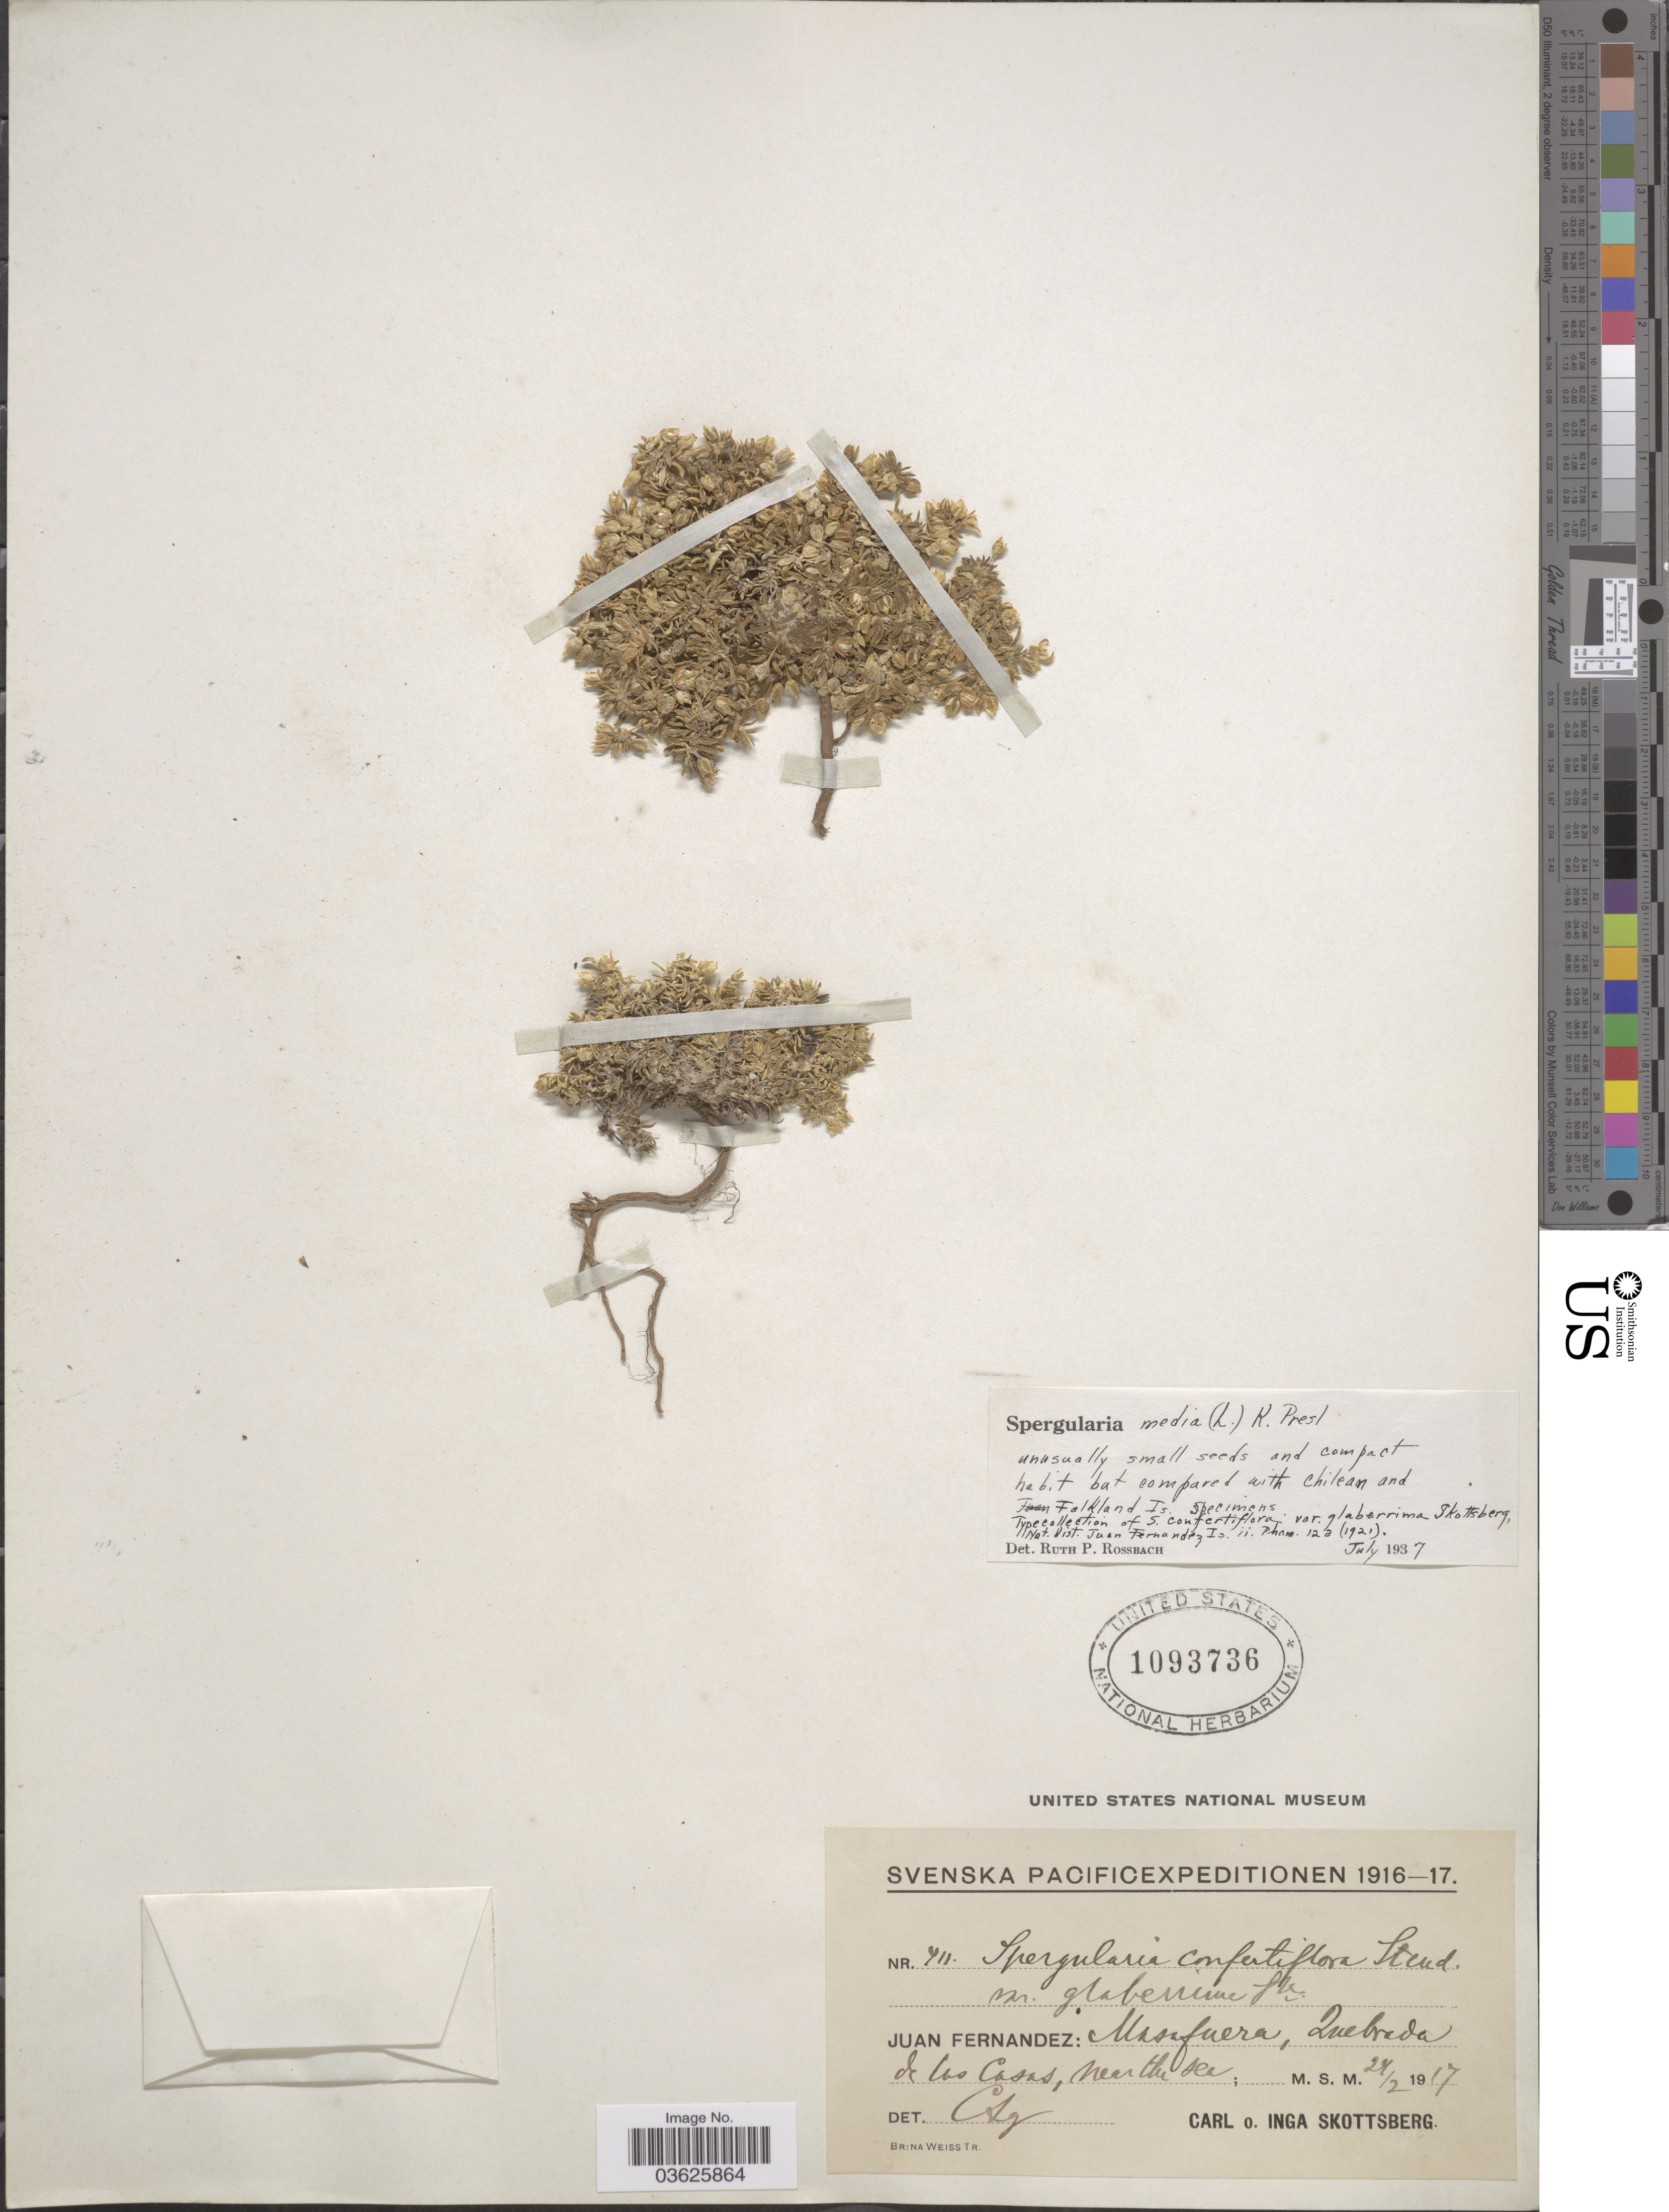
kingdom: Plantae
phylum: Tracheophyta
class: Magnoliopsida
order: Caryophyllales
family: Caryophyllaceae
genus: Spergularia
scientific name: Spergularia media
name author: (L.) C. Presl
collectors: C. Skottsberg & I. Skottsberg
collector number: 411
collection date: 1917-02-24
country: Chile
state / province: Valparaíso (V)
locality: Juan Fernandez: Masafuera, Quebrada de las Casas, near the sea.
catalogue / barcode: US 1093736